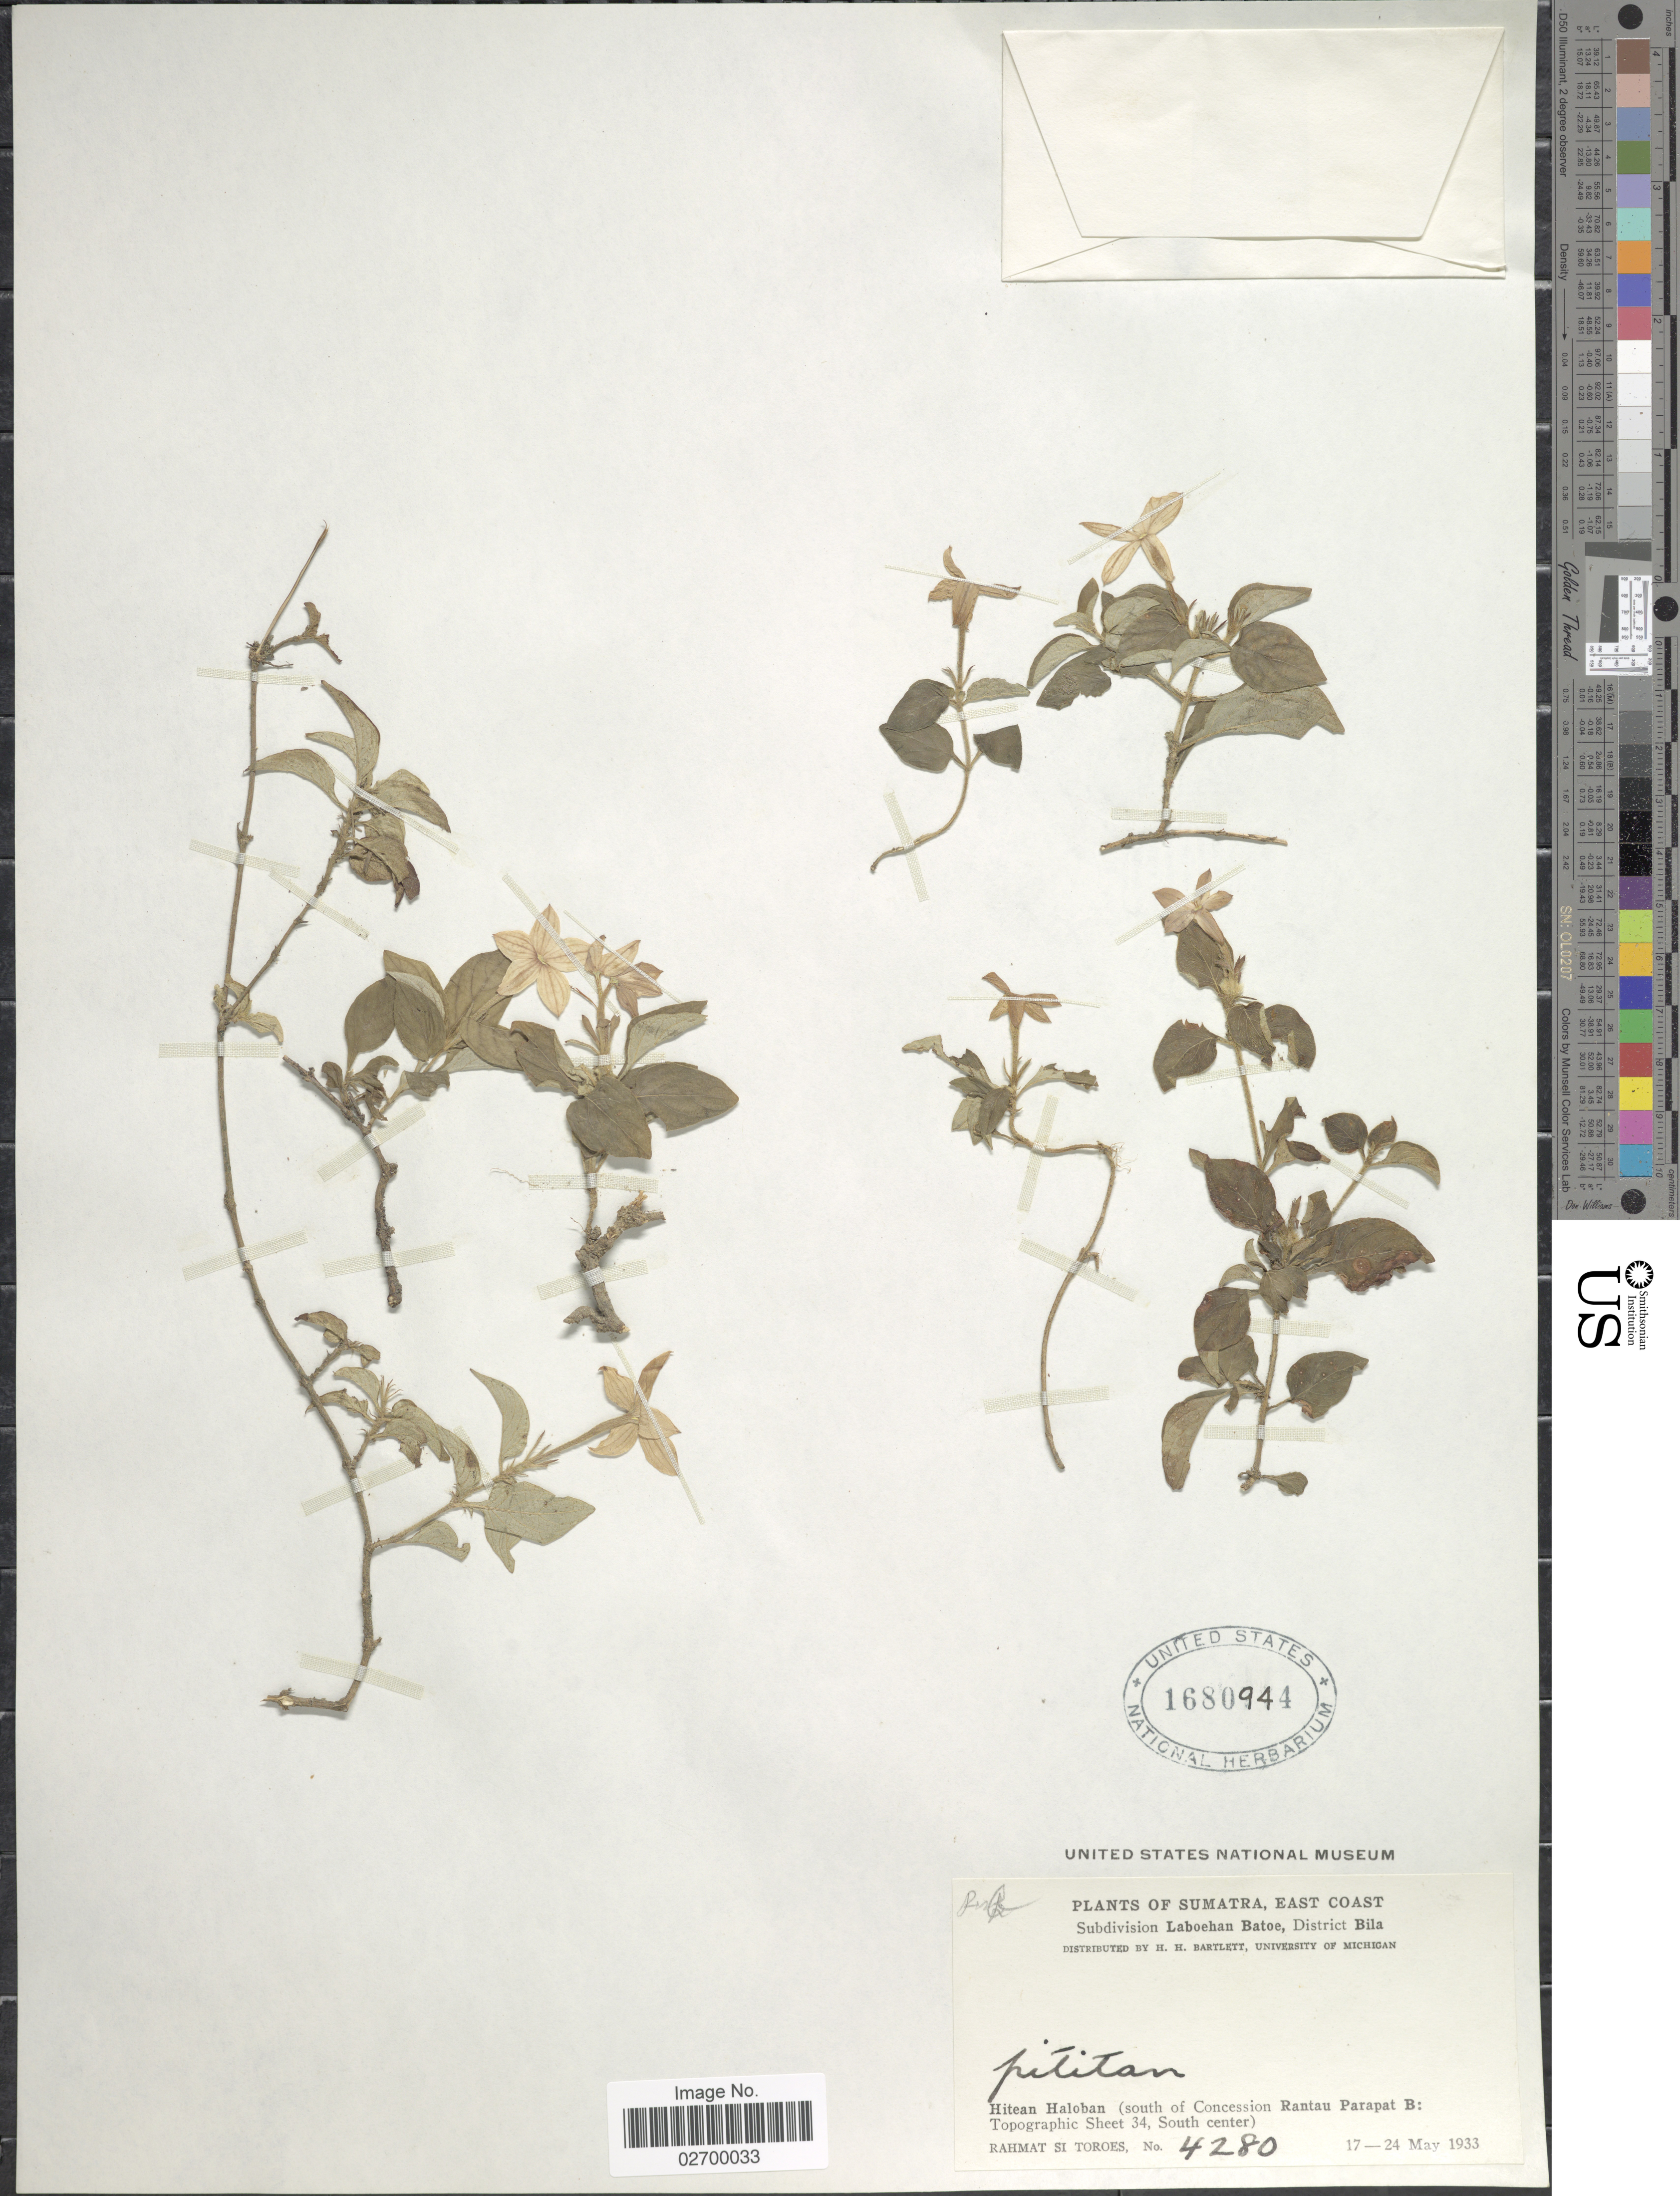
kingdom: Plantae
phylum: Tracheophyta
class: Magnoliopsida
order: Gentianales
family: Rubiaceae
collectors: Rahmat Si Boeea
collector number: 4280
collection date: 1933-05-17/1933-05-24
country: Indonesia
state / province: Sumatra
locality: East Coast. Subdivision Laboehan Batoe, District Bila. Hitean Haloban (south of Concession Rantau Parapat B: Topographic Sheet 34, South center)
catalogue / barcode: US 1680944